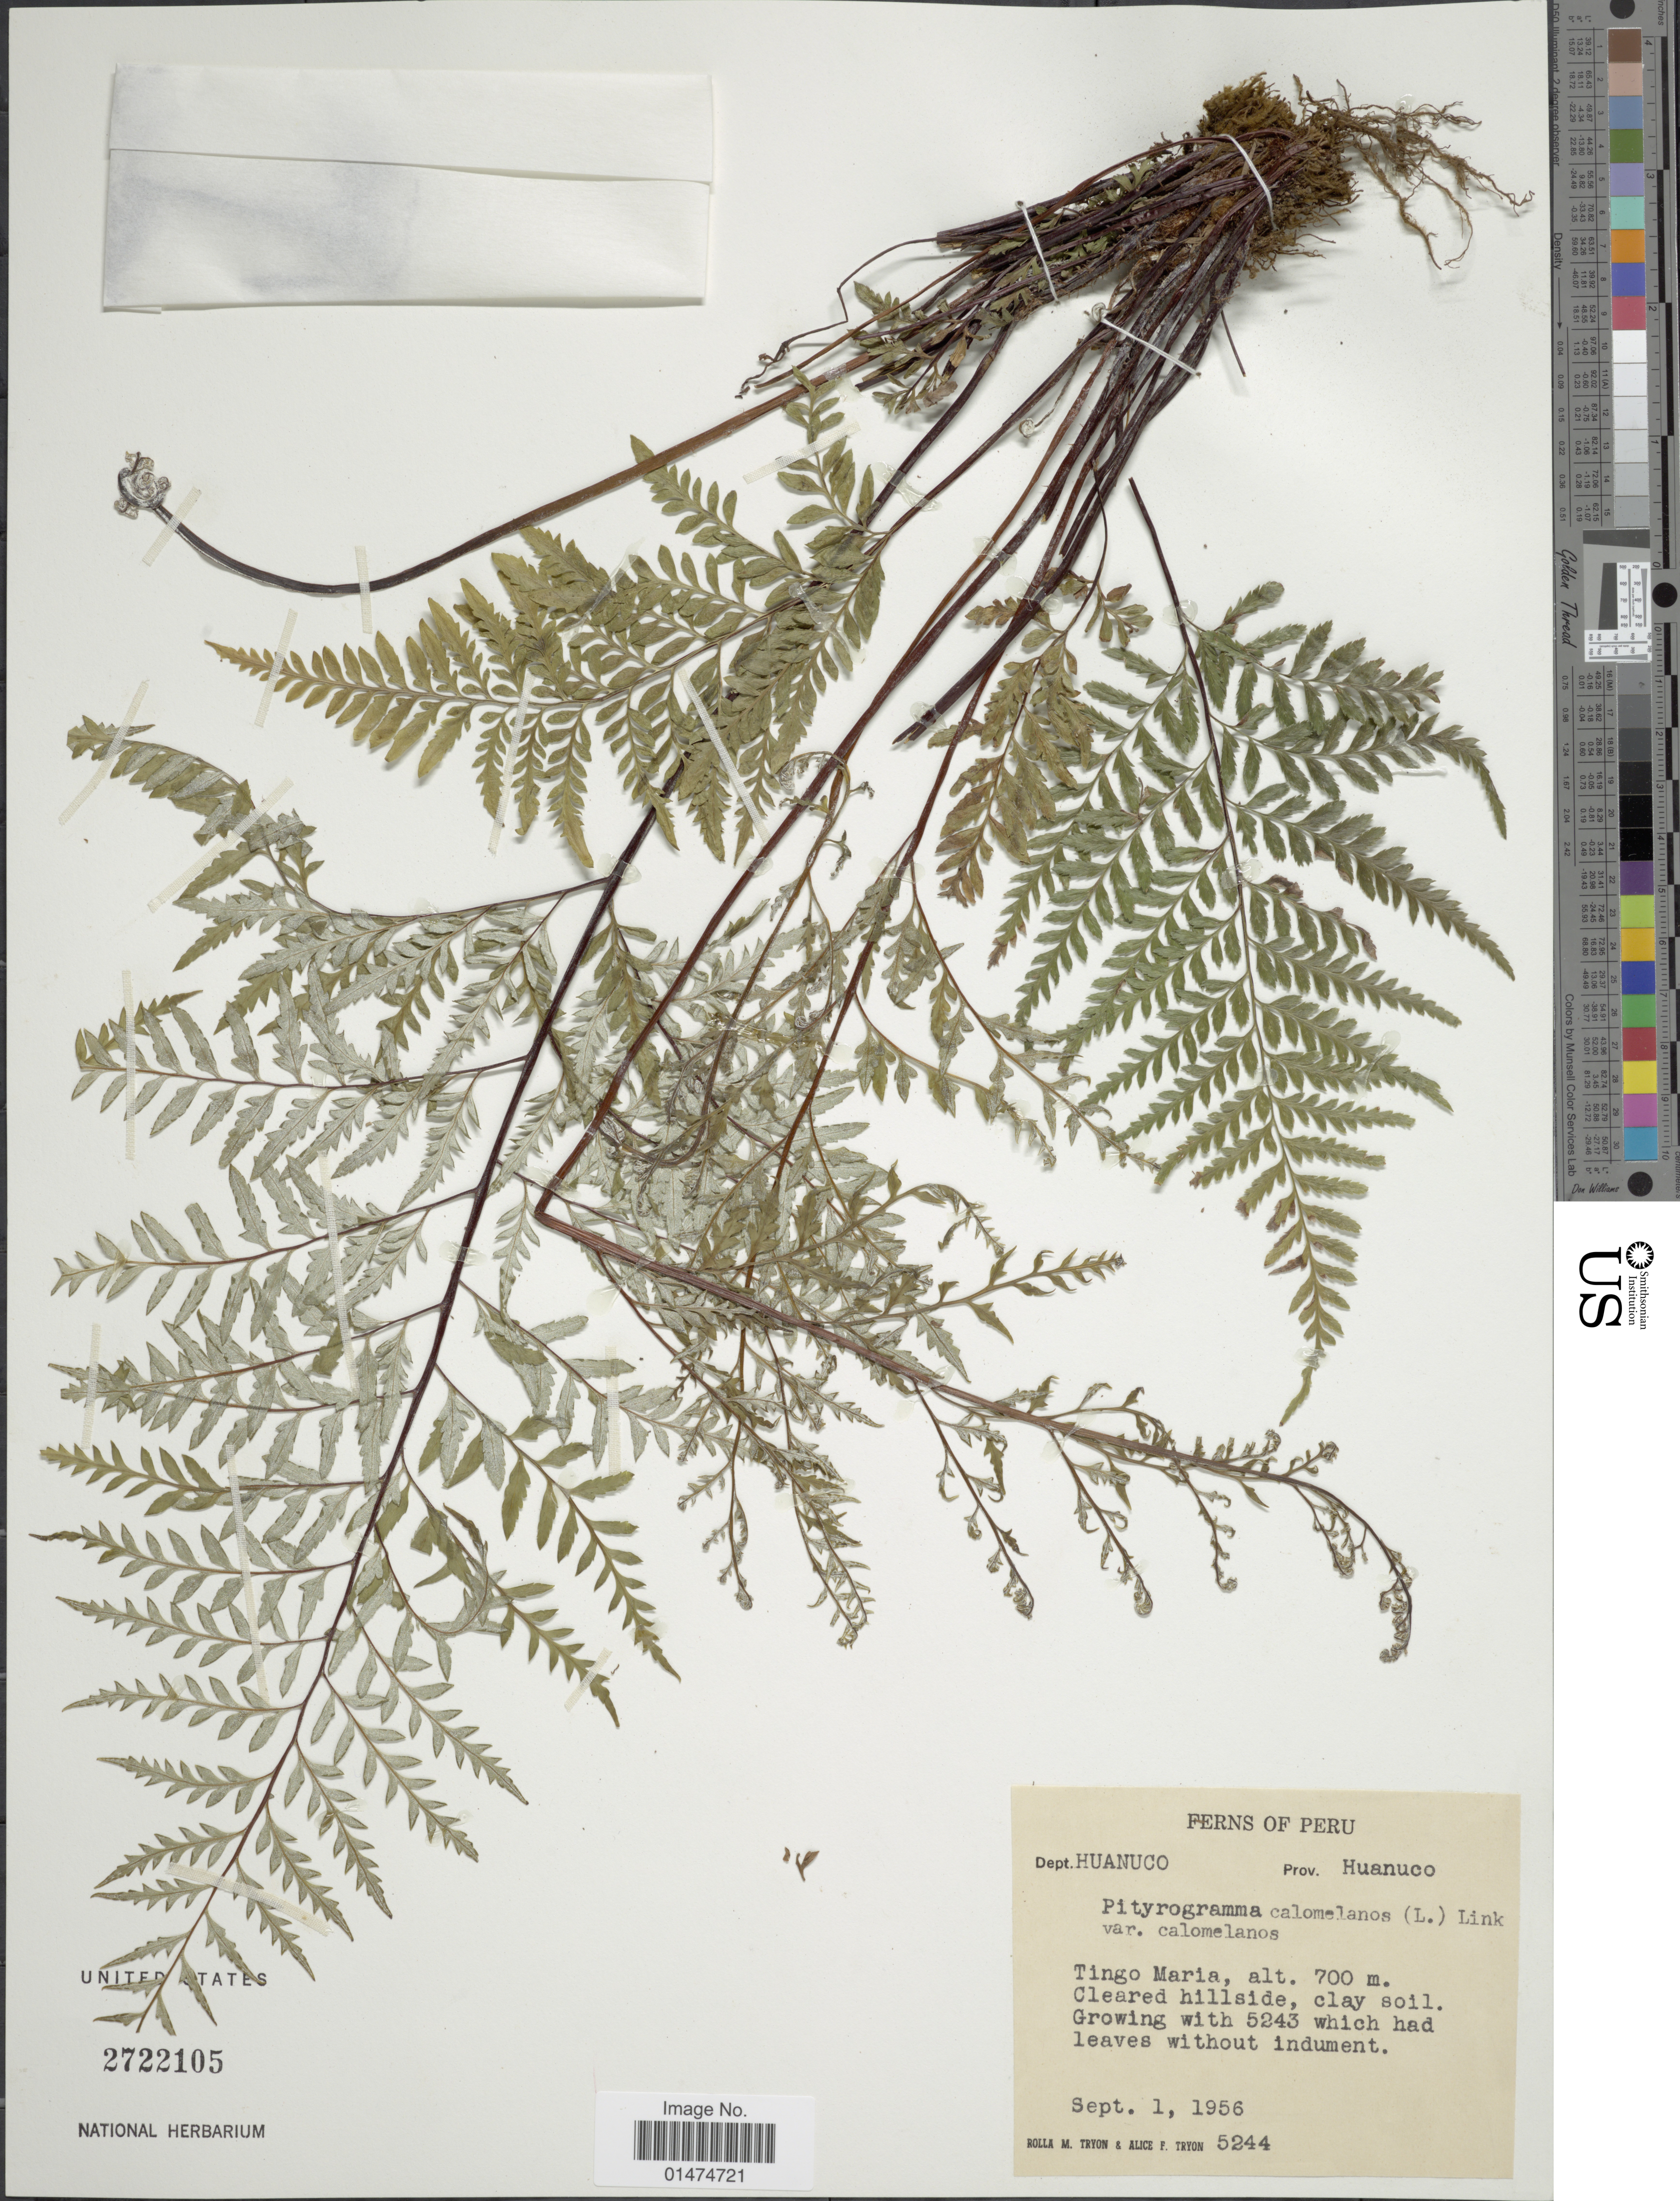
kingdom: Plantae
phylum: Tracheophyta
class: Polypodiopsida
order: Polypodiales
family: Pteridaceae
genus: Pityrogramma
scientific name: Pityrogramma calomelanos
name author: (L.) Link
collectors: R. M. Tryon & A. F. Tryon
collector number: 5244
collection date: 1956-09-01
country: Peru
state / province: Huánuco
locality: Dept. Huanuco, Tingo Maria.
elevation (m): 700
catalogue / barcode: US 2722105